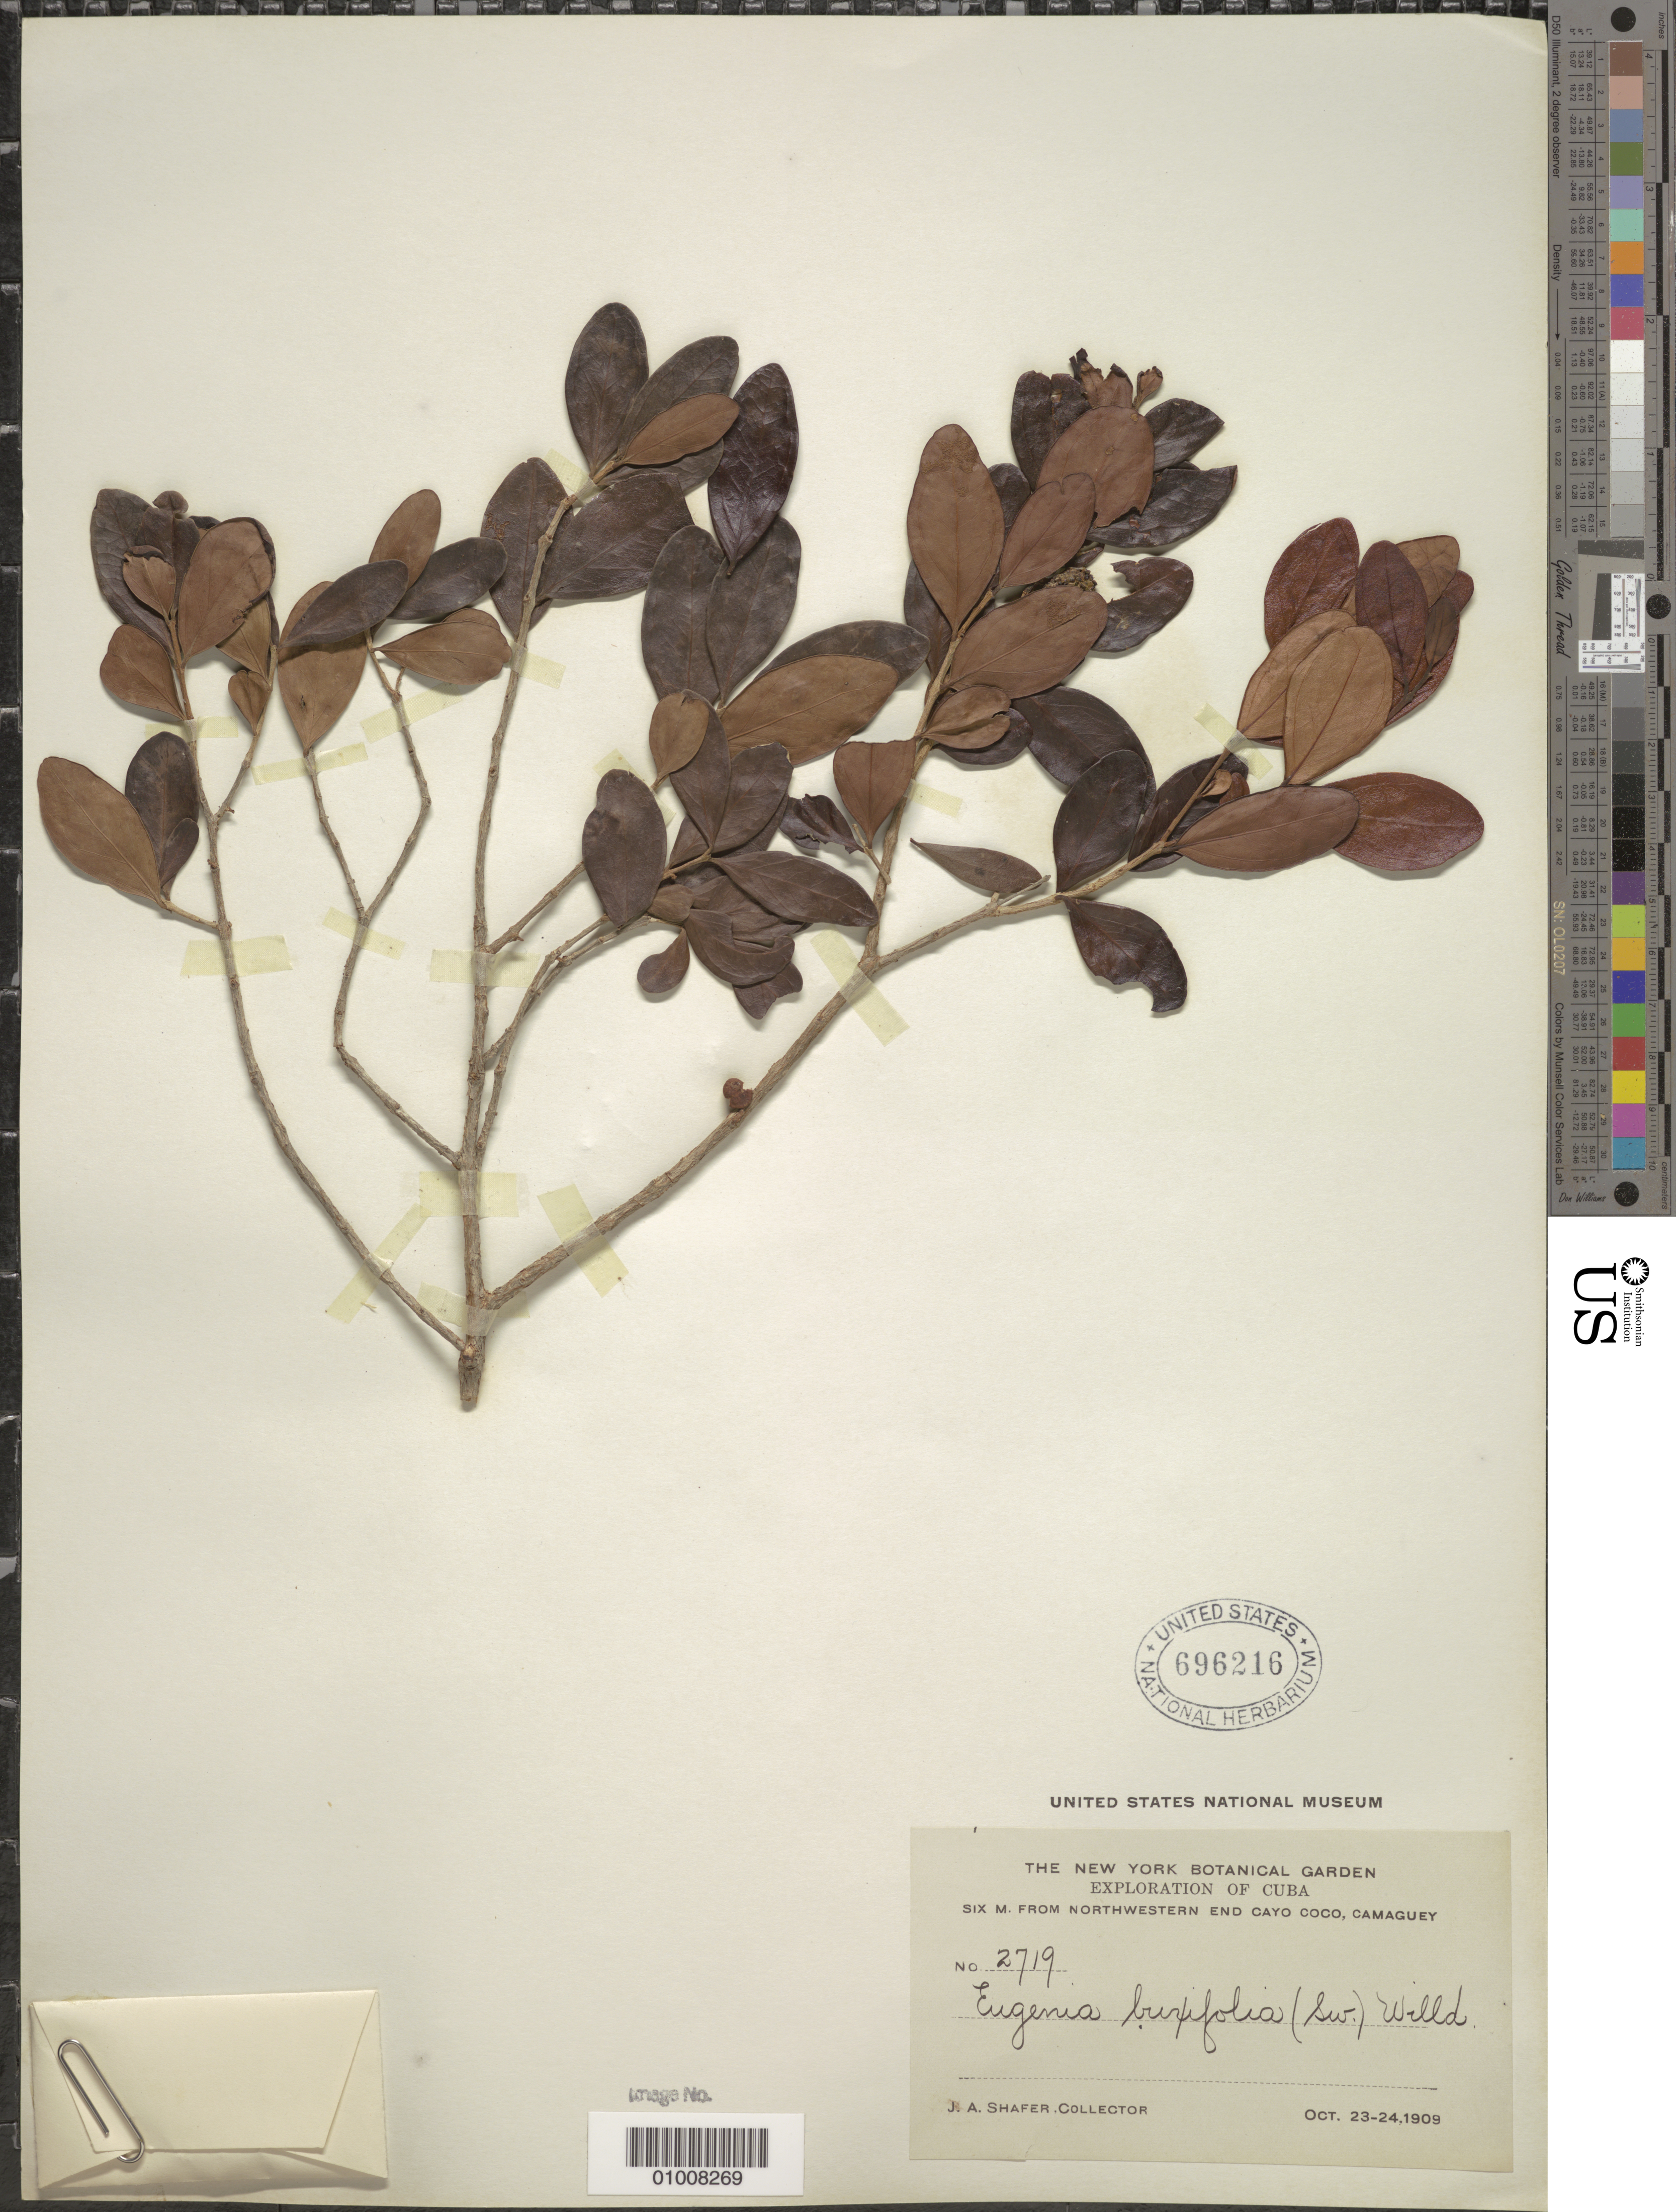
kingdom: Plantae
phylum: Tracheophyta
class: Magnoliopsida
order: Myrtales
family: Myrtaceae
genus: Eugenia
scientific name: Eugenia foetida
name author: Pers.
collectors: J. A. Shafer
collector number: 2719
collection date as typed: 23 Oct 1909 to 24 Oct 1909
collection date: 1909-10-23/1909-10-24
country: Cuba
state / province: Camagüey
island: Cuba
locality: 6 m from northwestern end Cayo Coco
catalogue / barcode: US 696216